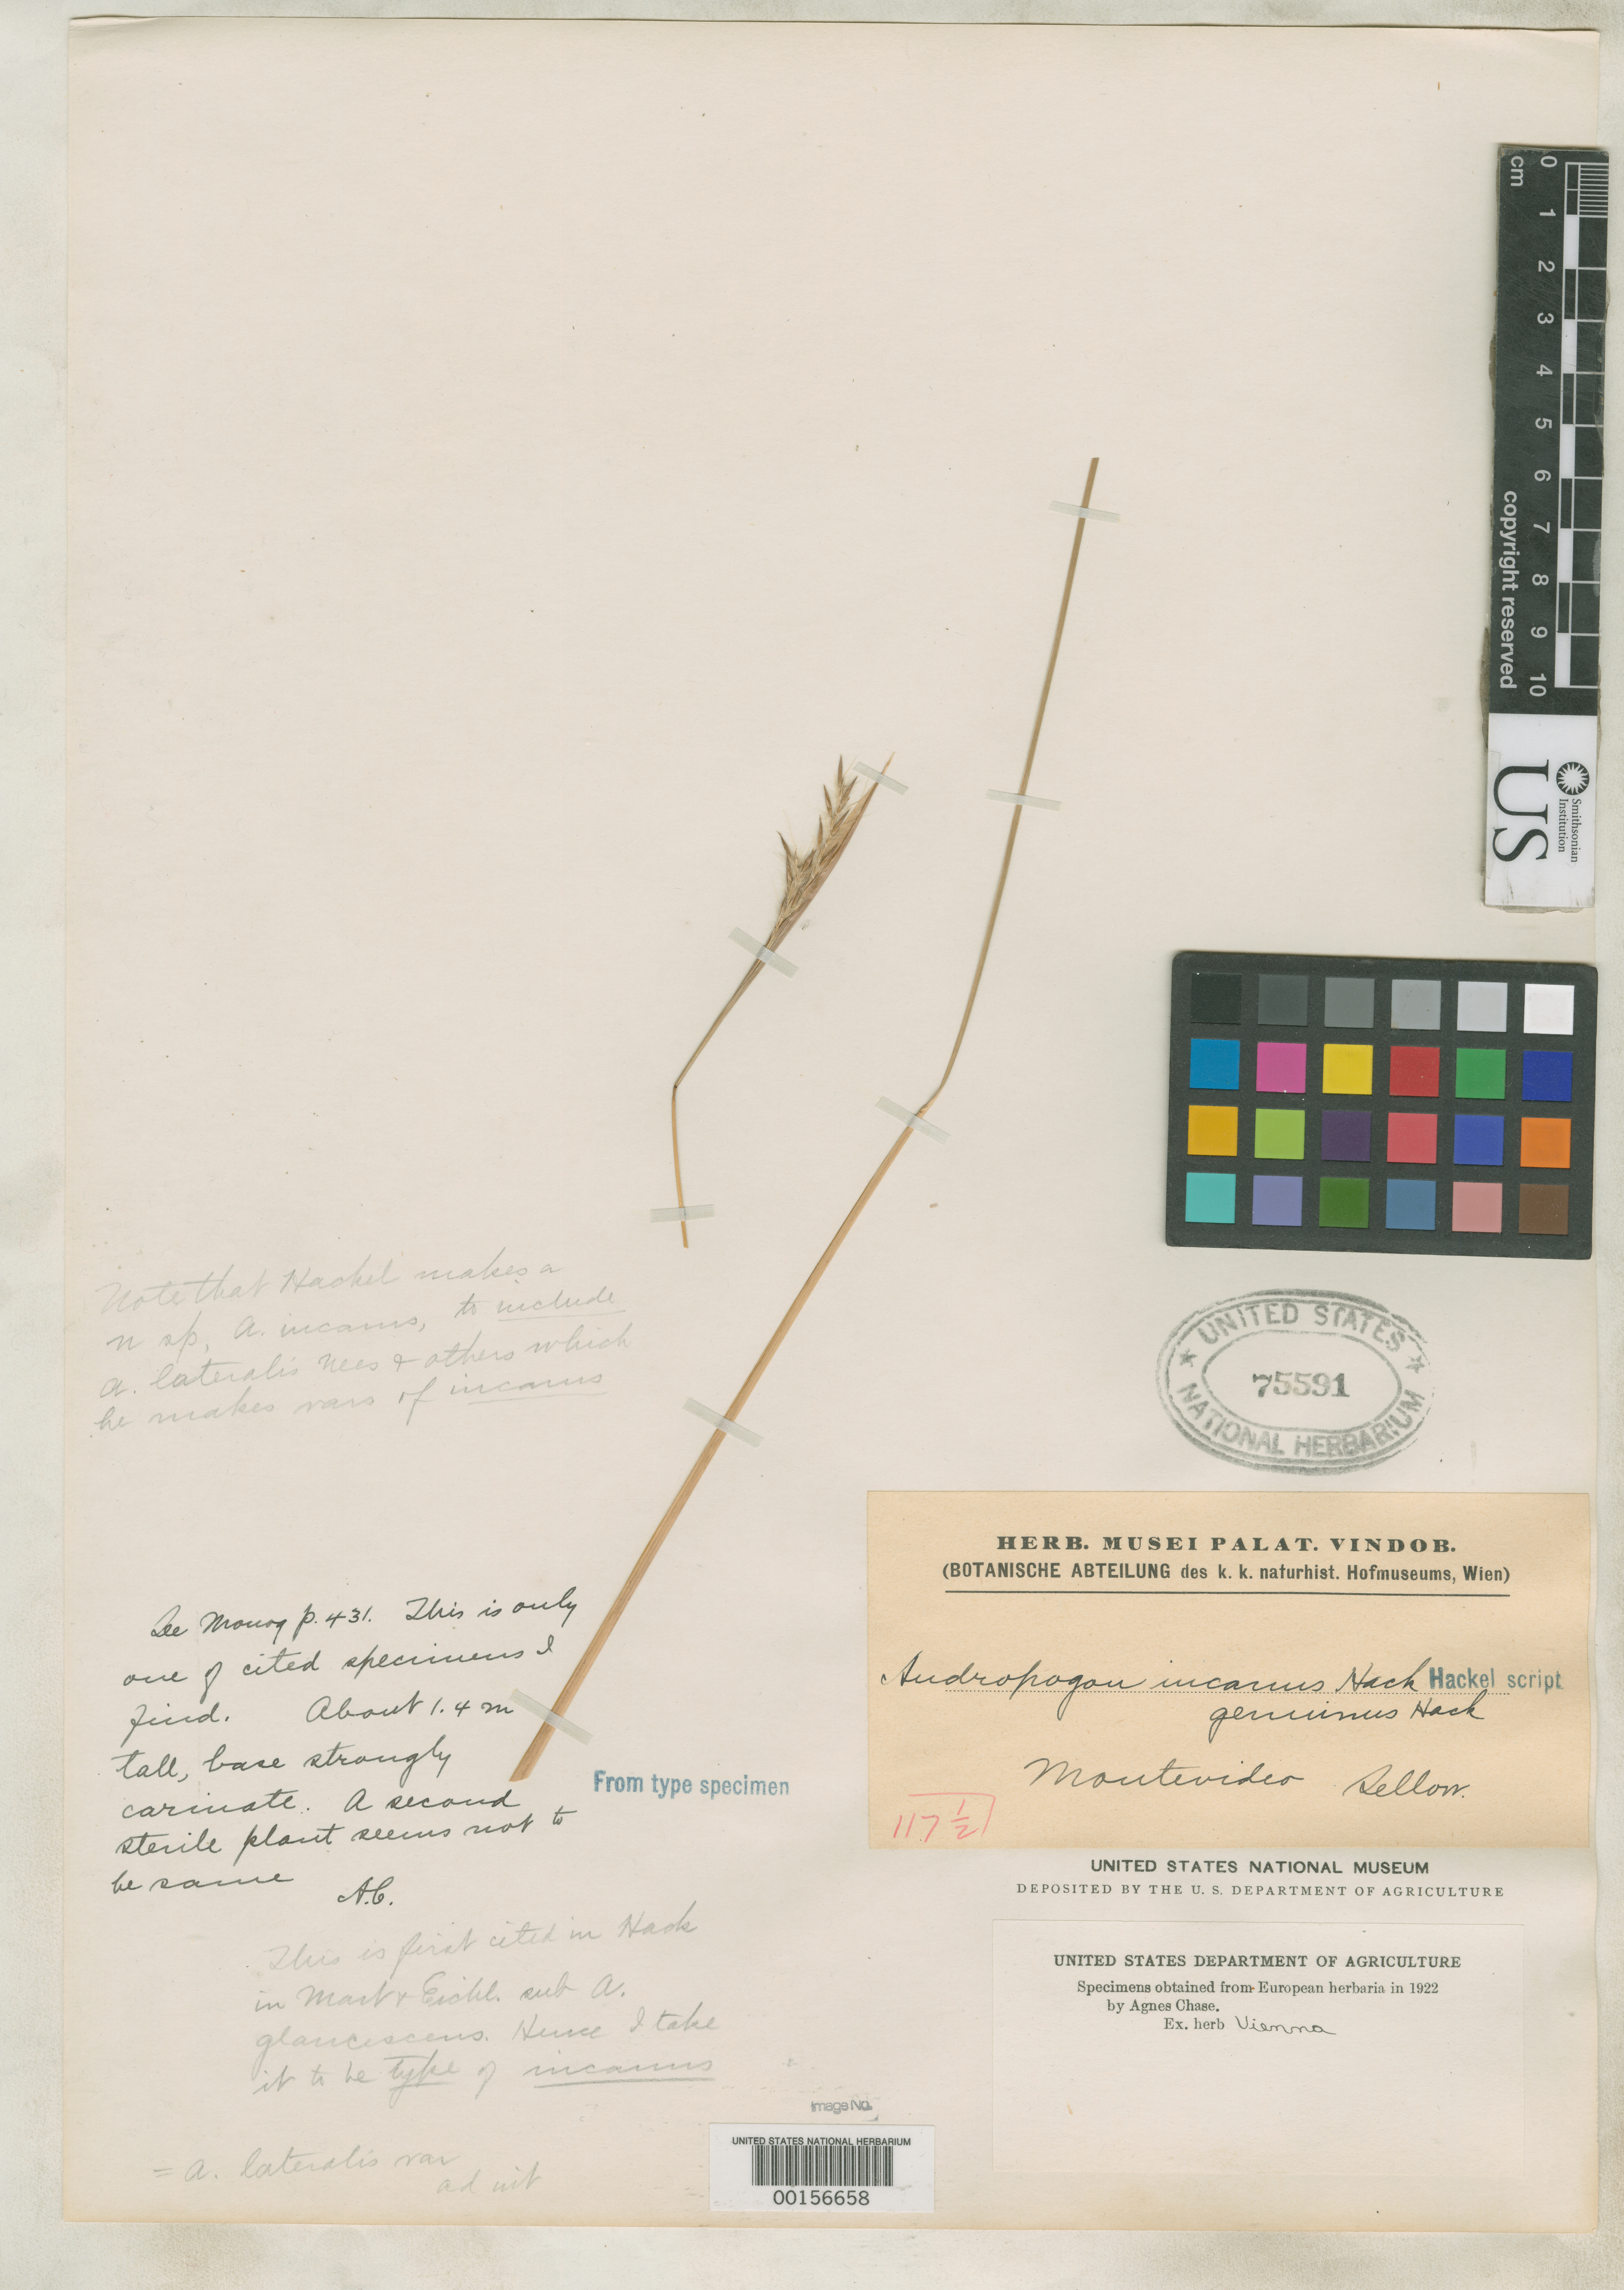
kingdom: Plantae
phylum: Tracheophyta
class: Liliopsida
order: Poales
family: Poaceae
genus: Andropogon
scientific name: Andropogon incanus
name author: Hack. in A. DC.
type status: Type Fragment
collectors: F. Sellow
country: Brazil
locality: Montevideo.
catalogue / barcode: US 75591